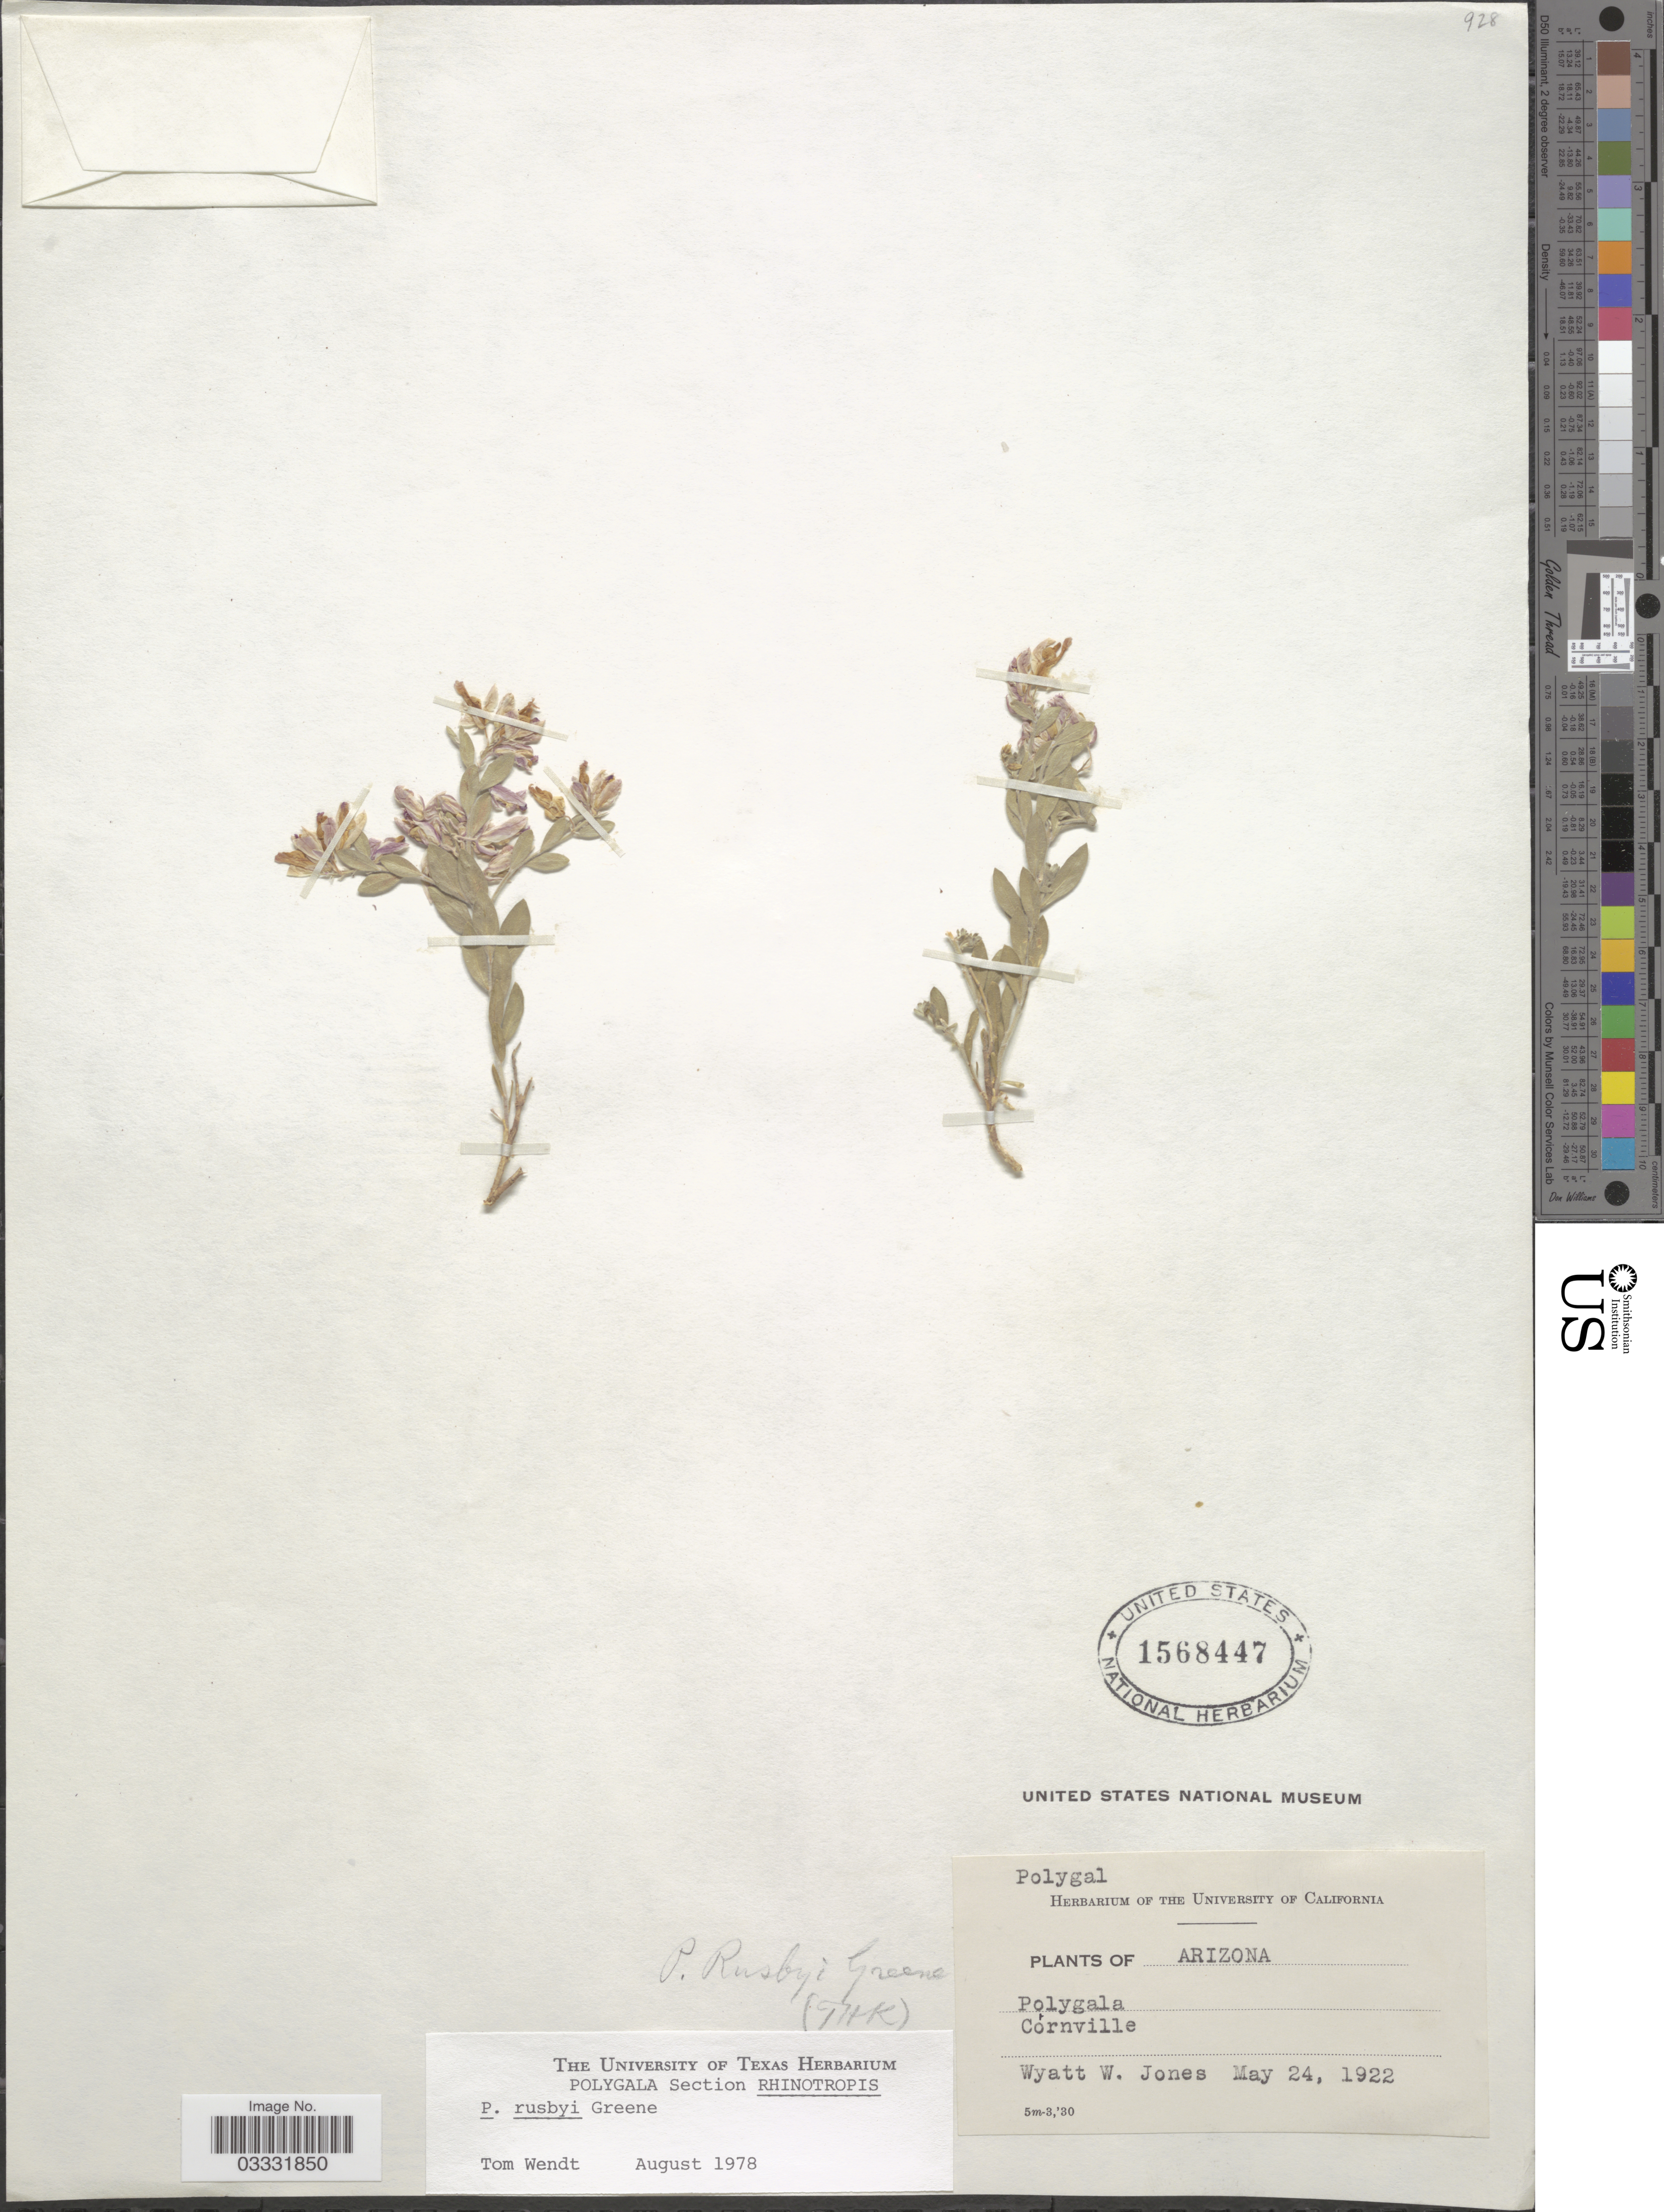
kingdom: Plantae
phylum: Tracheophyta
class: Magnoliopsida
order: Fabales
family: Polygalaceae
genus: Rhinotropis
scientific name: Rhinotropis rusbyi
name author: (Greene) J.R. Abbott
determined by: Strong, Mark T., (BOT), Smithsonian Institution - National Museum of Natural History (UNITED STATES)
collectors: W. W. Jones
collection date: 1922-05-24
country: United States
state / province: Arizona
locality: Cornville.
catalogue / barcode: US 1568447